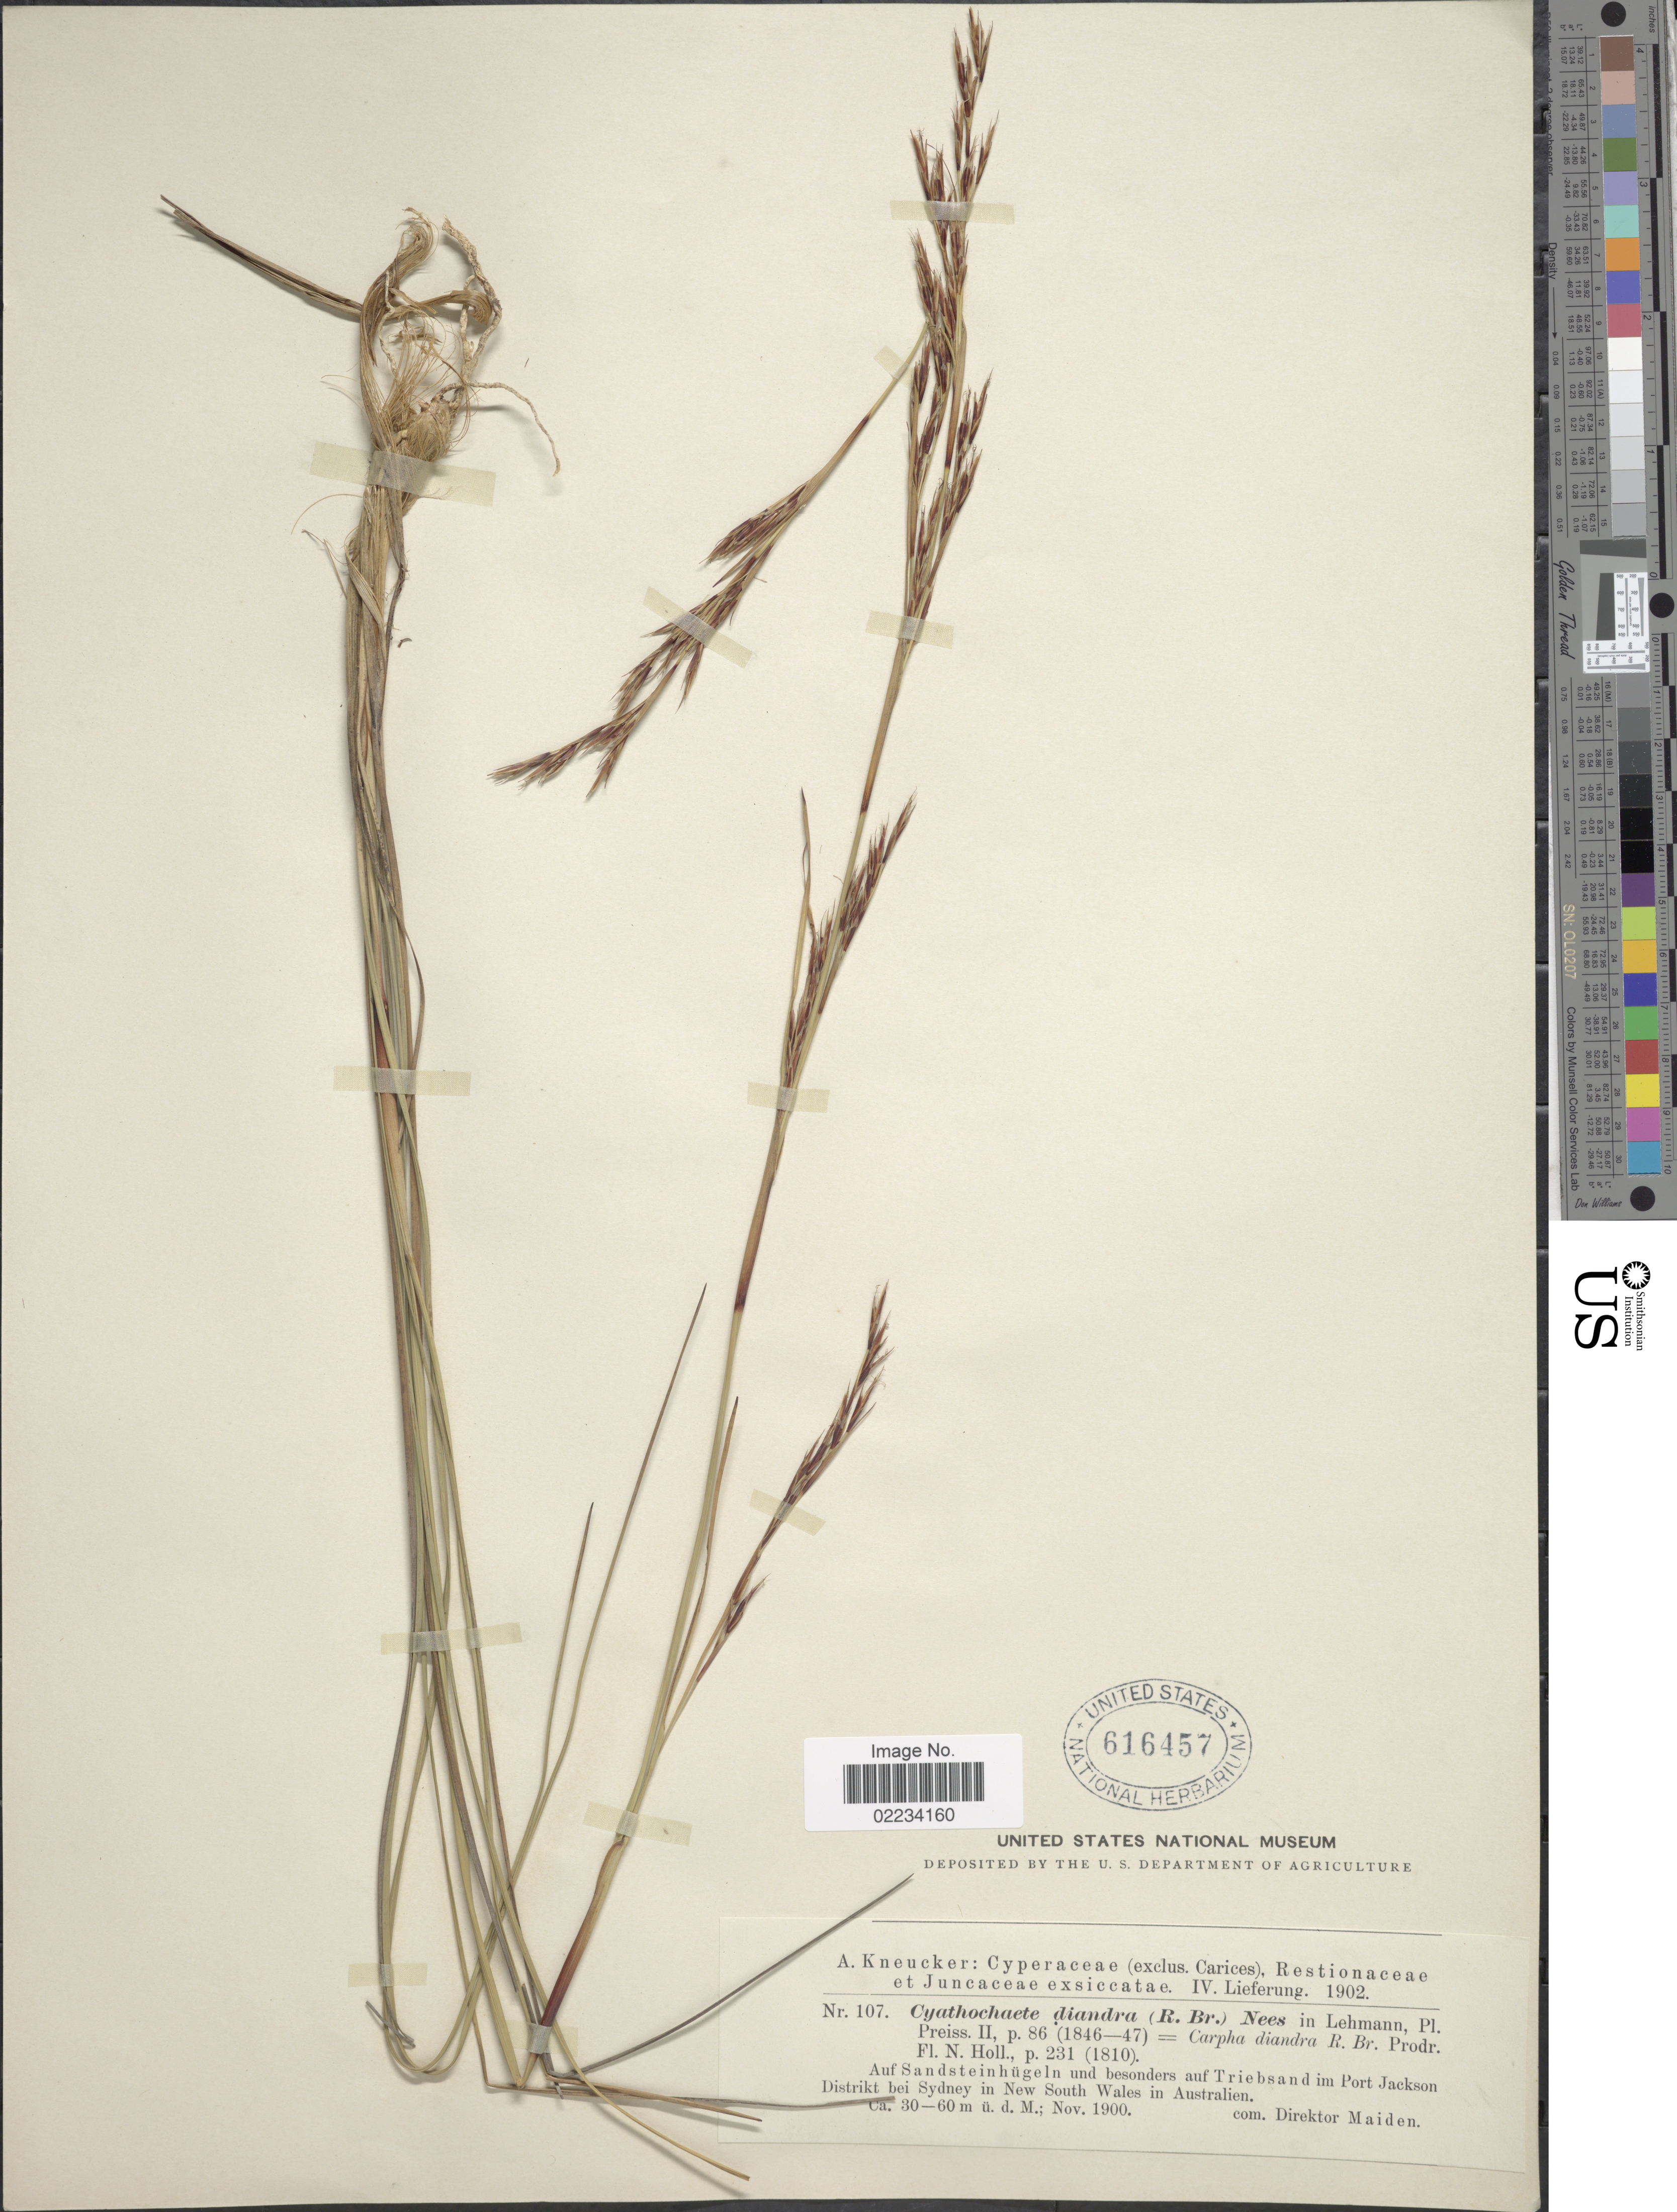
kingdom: Plantae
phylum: Tracheophyta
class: Liliopsida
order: Poales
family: Cyperaceae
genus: Cyathochaeta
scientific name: Cyathochaeta diandra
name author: (R. Br.) Nees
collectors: A. Kneucker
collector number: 107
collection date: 1900-11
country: Australia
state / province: New South Wales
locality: Auf Sandsteinhügeln und besonders auf Triebsand im Port Jackson Distrikt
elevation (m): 30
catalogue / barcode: US 616457